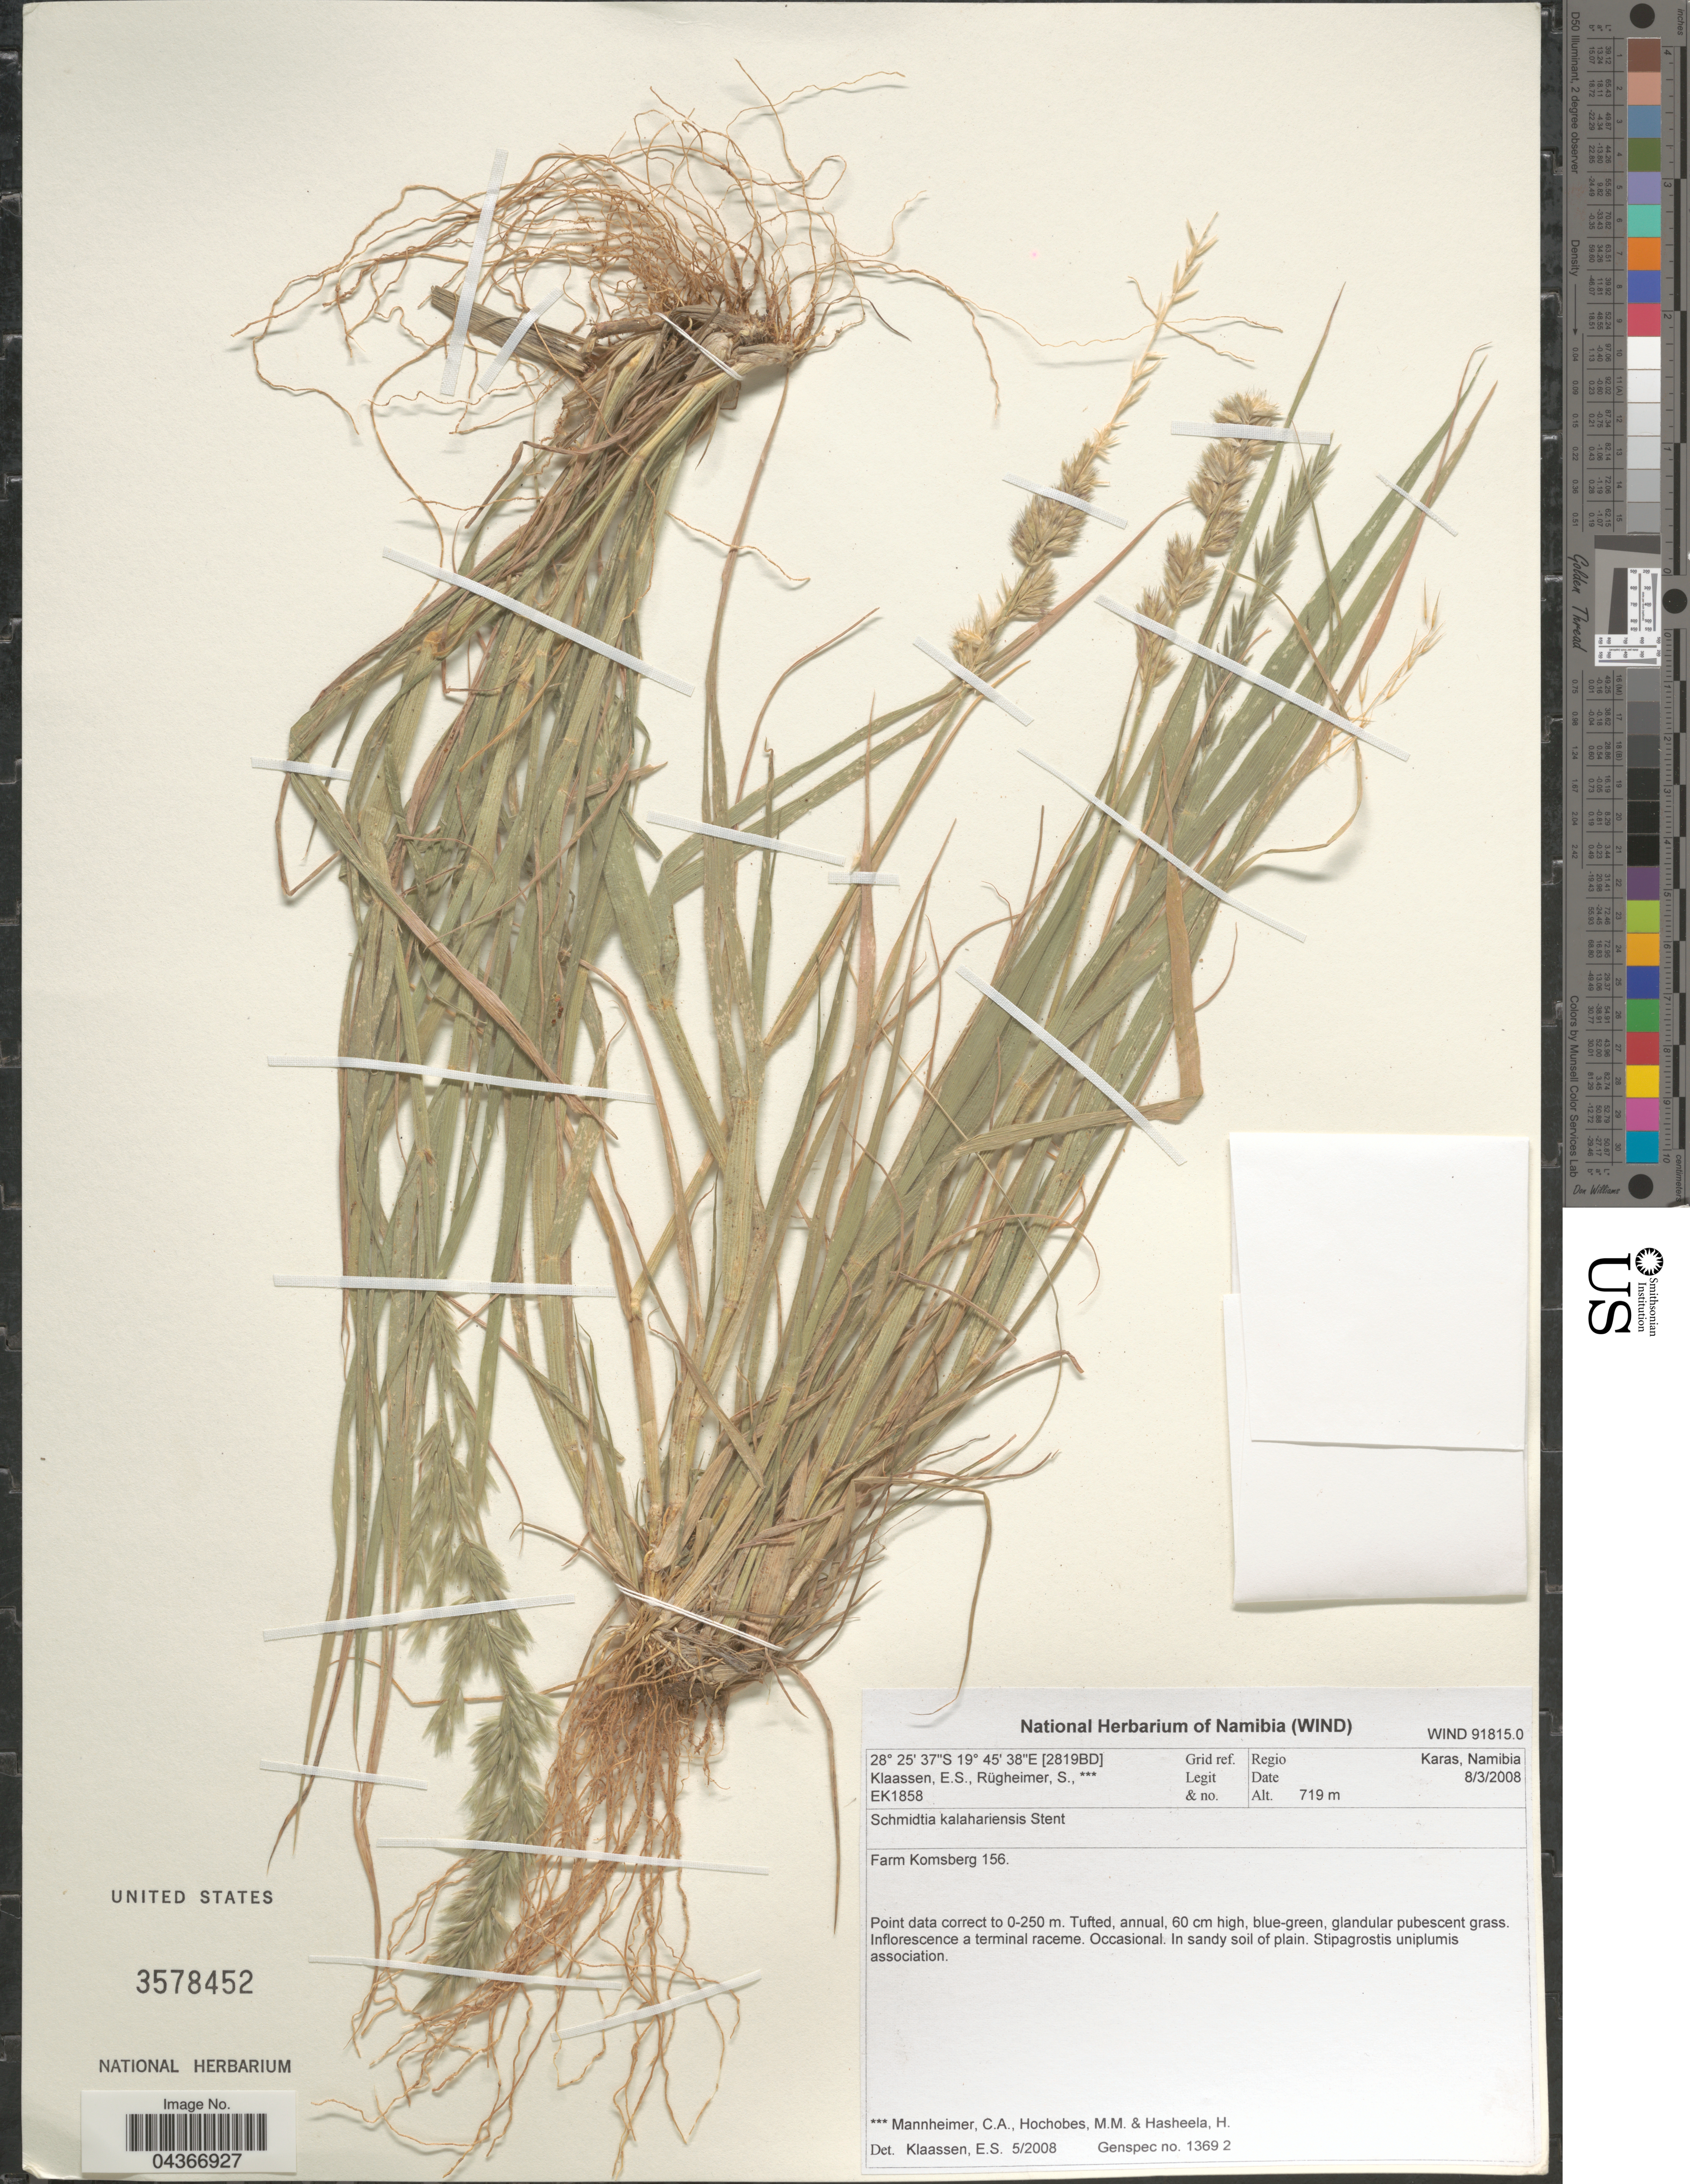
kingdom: Plantae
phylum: Tracheophyta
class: Liliopsida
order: Poales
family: Poaceae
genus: Schmidtia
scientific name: Schmidtia kalahariensis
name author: Stent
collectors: E. S. Klaassen, S. Rugheimer, C. A. Mannheimer, M. Hochobes & H. Hasheela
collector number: EK1858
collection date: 2008-03-08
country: Namibia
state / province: Karas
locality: Grid ref. [2819BD]. Regio Karas. Farm Komsberg 156.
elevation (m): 719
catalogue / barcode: US 3578452